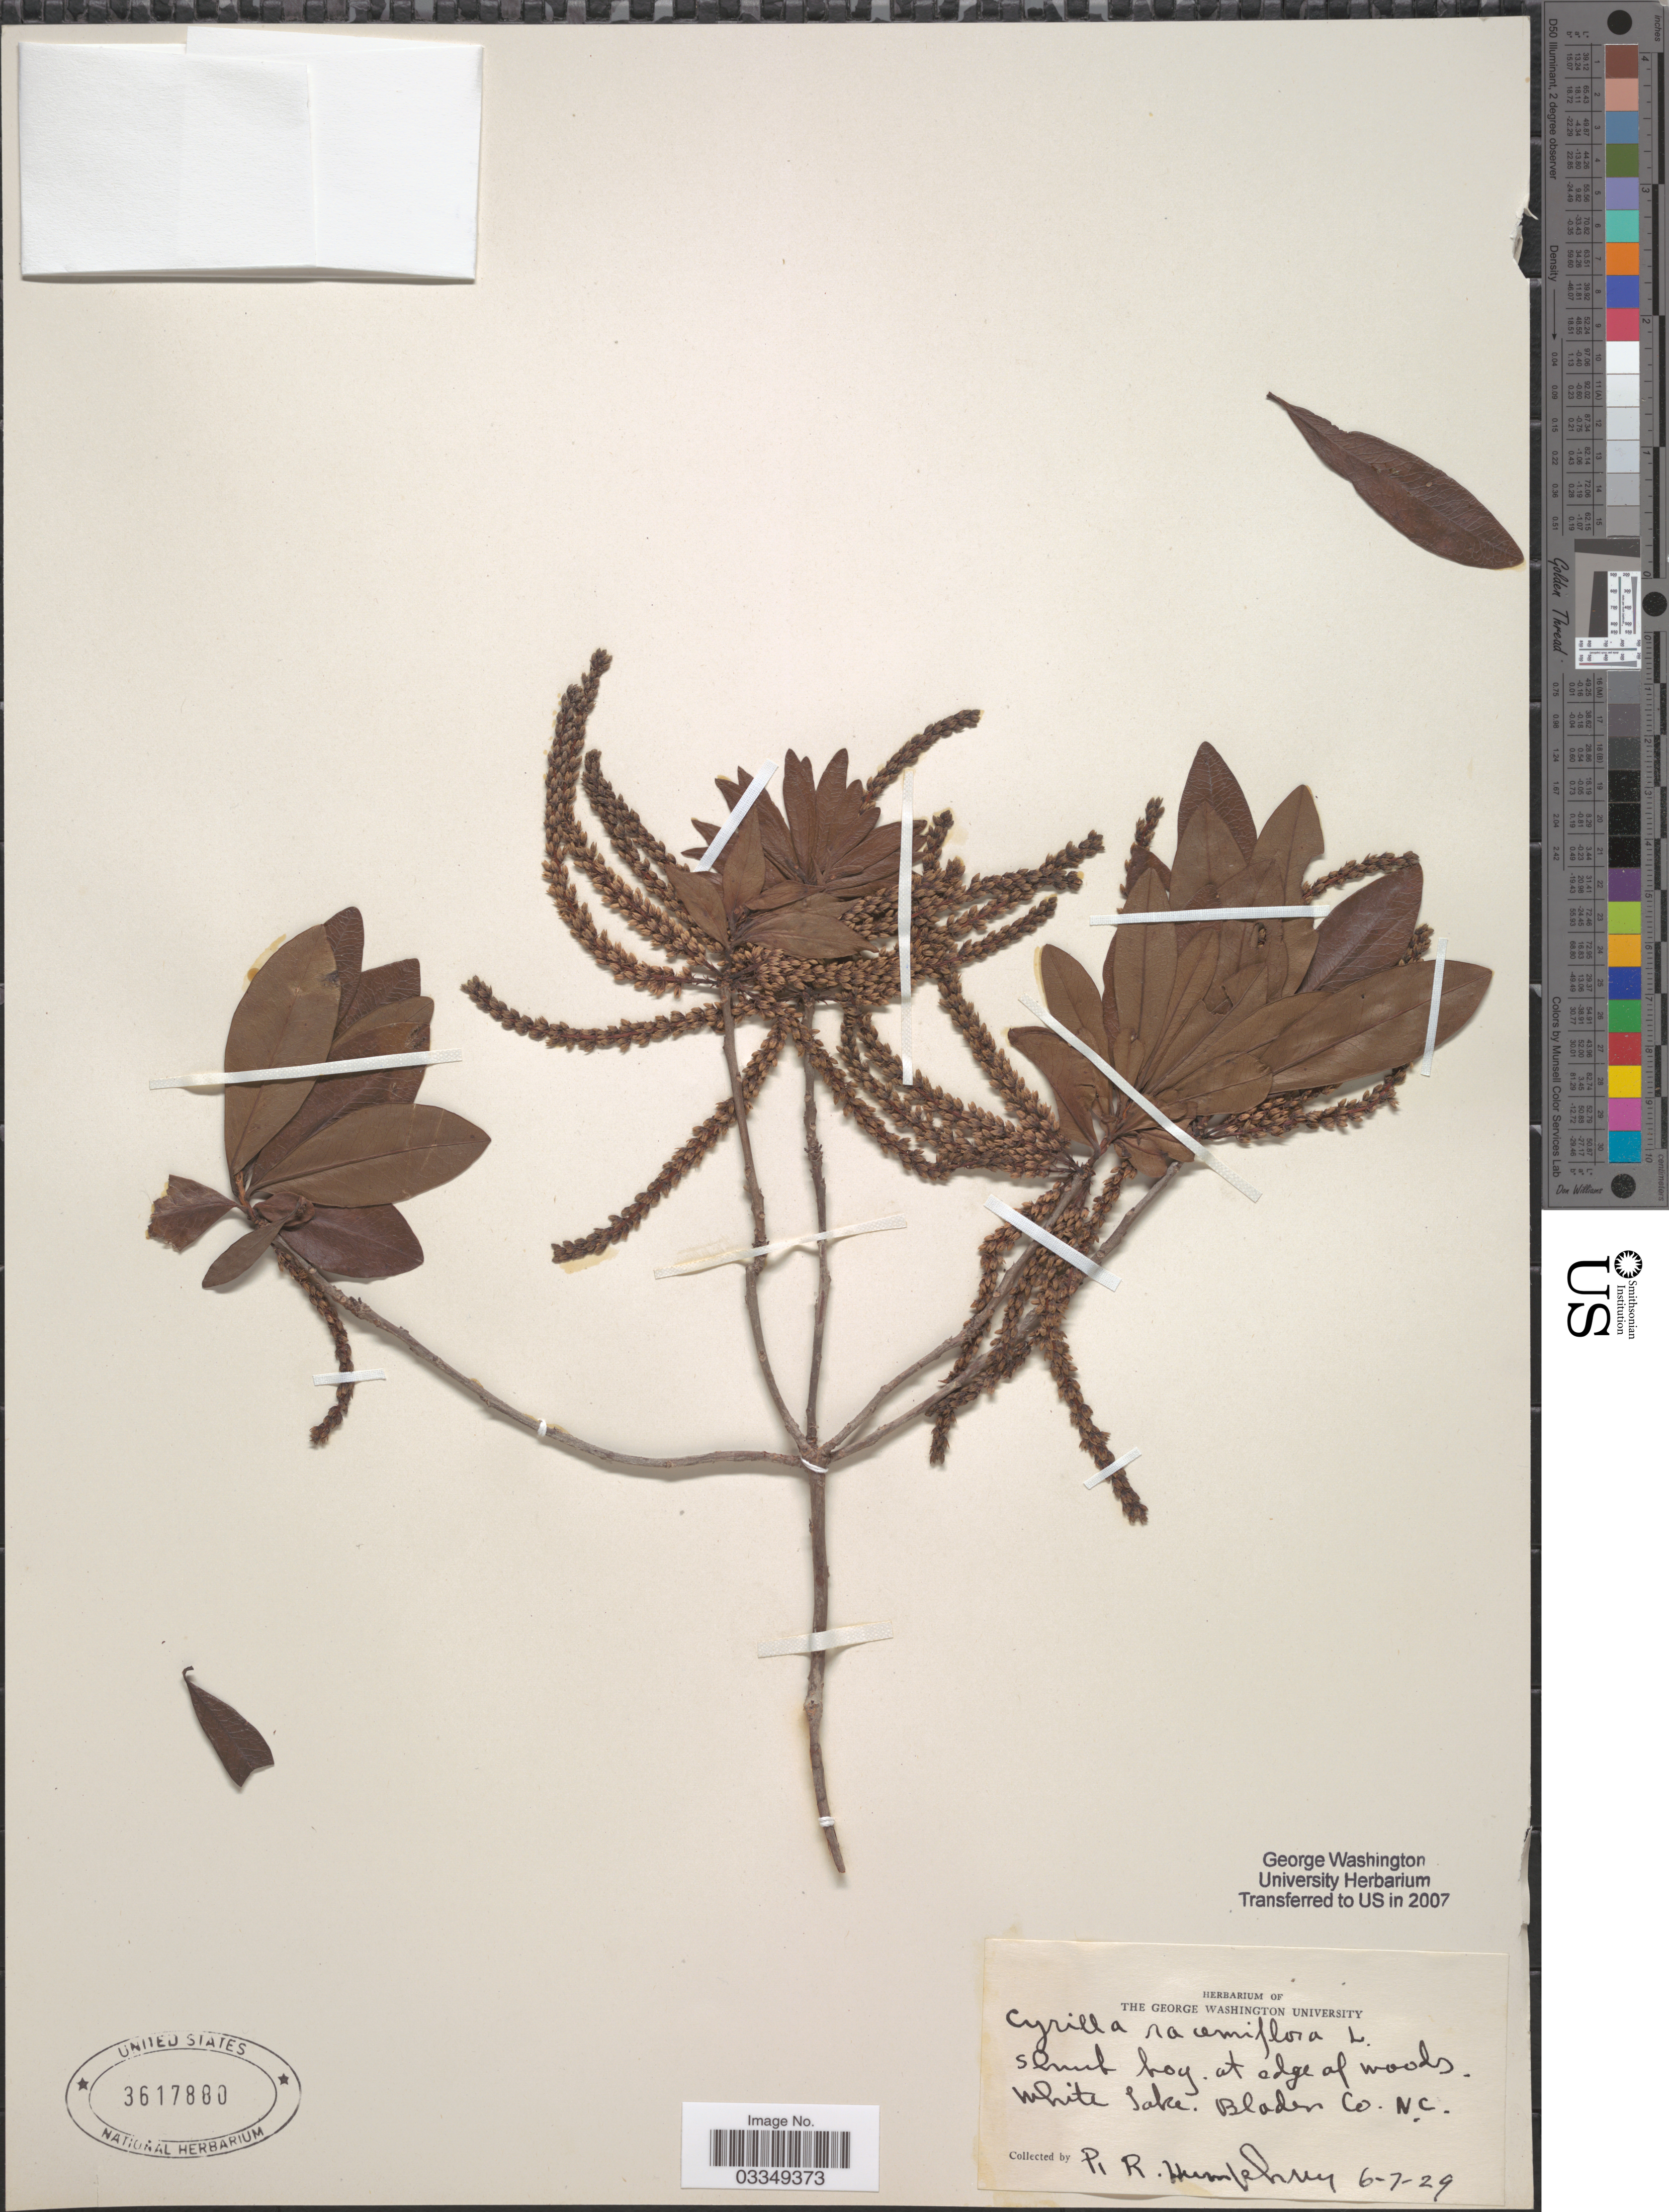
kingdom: Plantae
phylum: Tracheophyta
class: Magnoliopsida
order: Ericales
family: Cyrillaceae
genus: Cyrilla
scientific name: Cyrilla racemiflora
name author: L.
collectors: R. Humphrey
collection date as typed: Transcribed d/m/y: 7/6/29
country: United States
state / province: North Carolina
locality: White Lake. Bladen Co.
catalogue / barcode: US 3617880